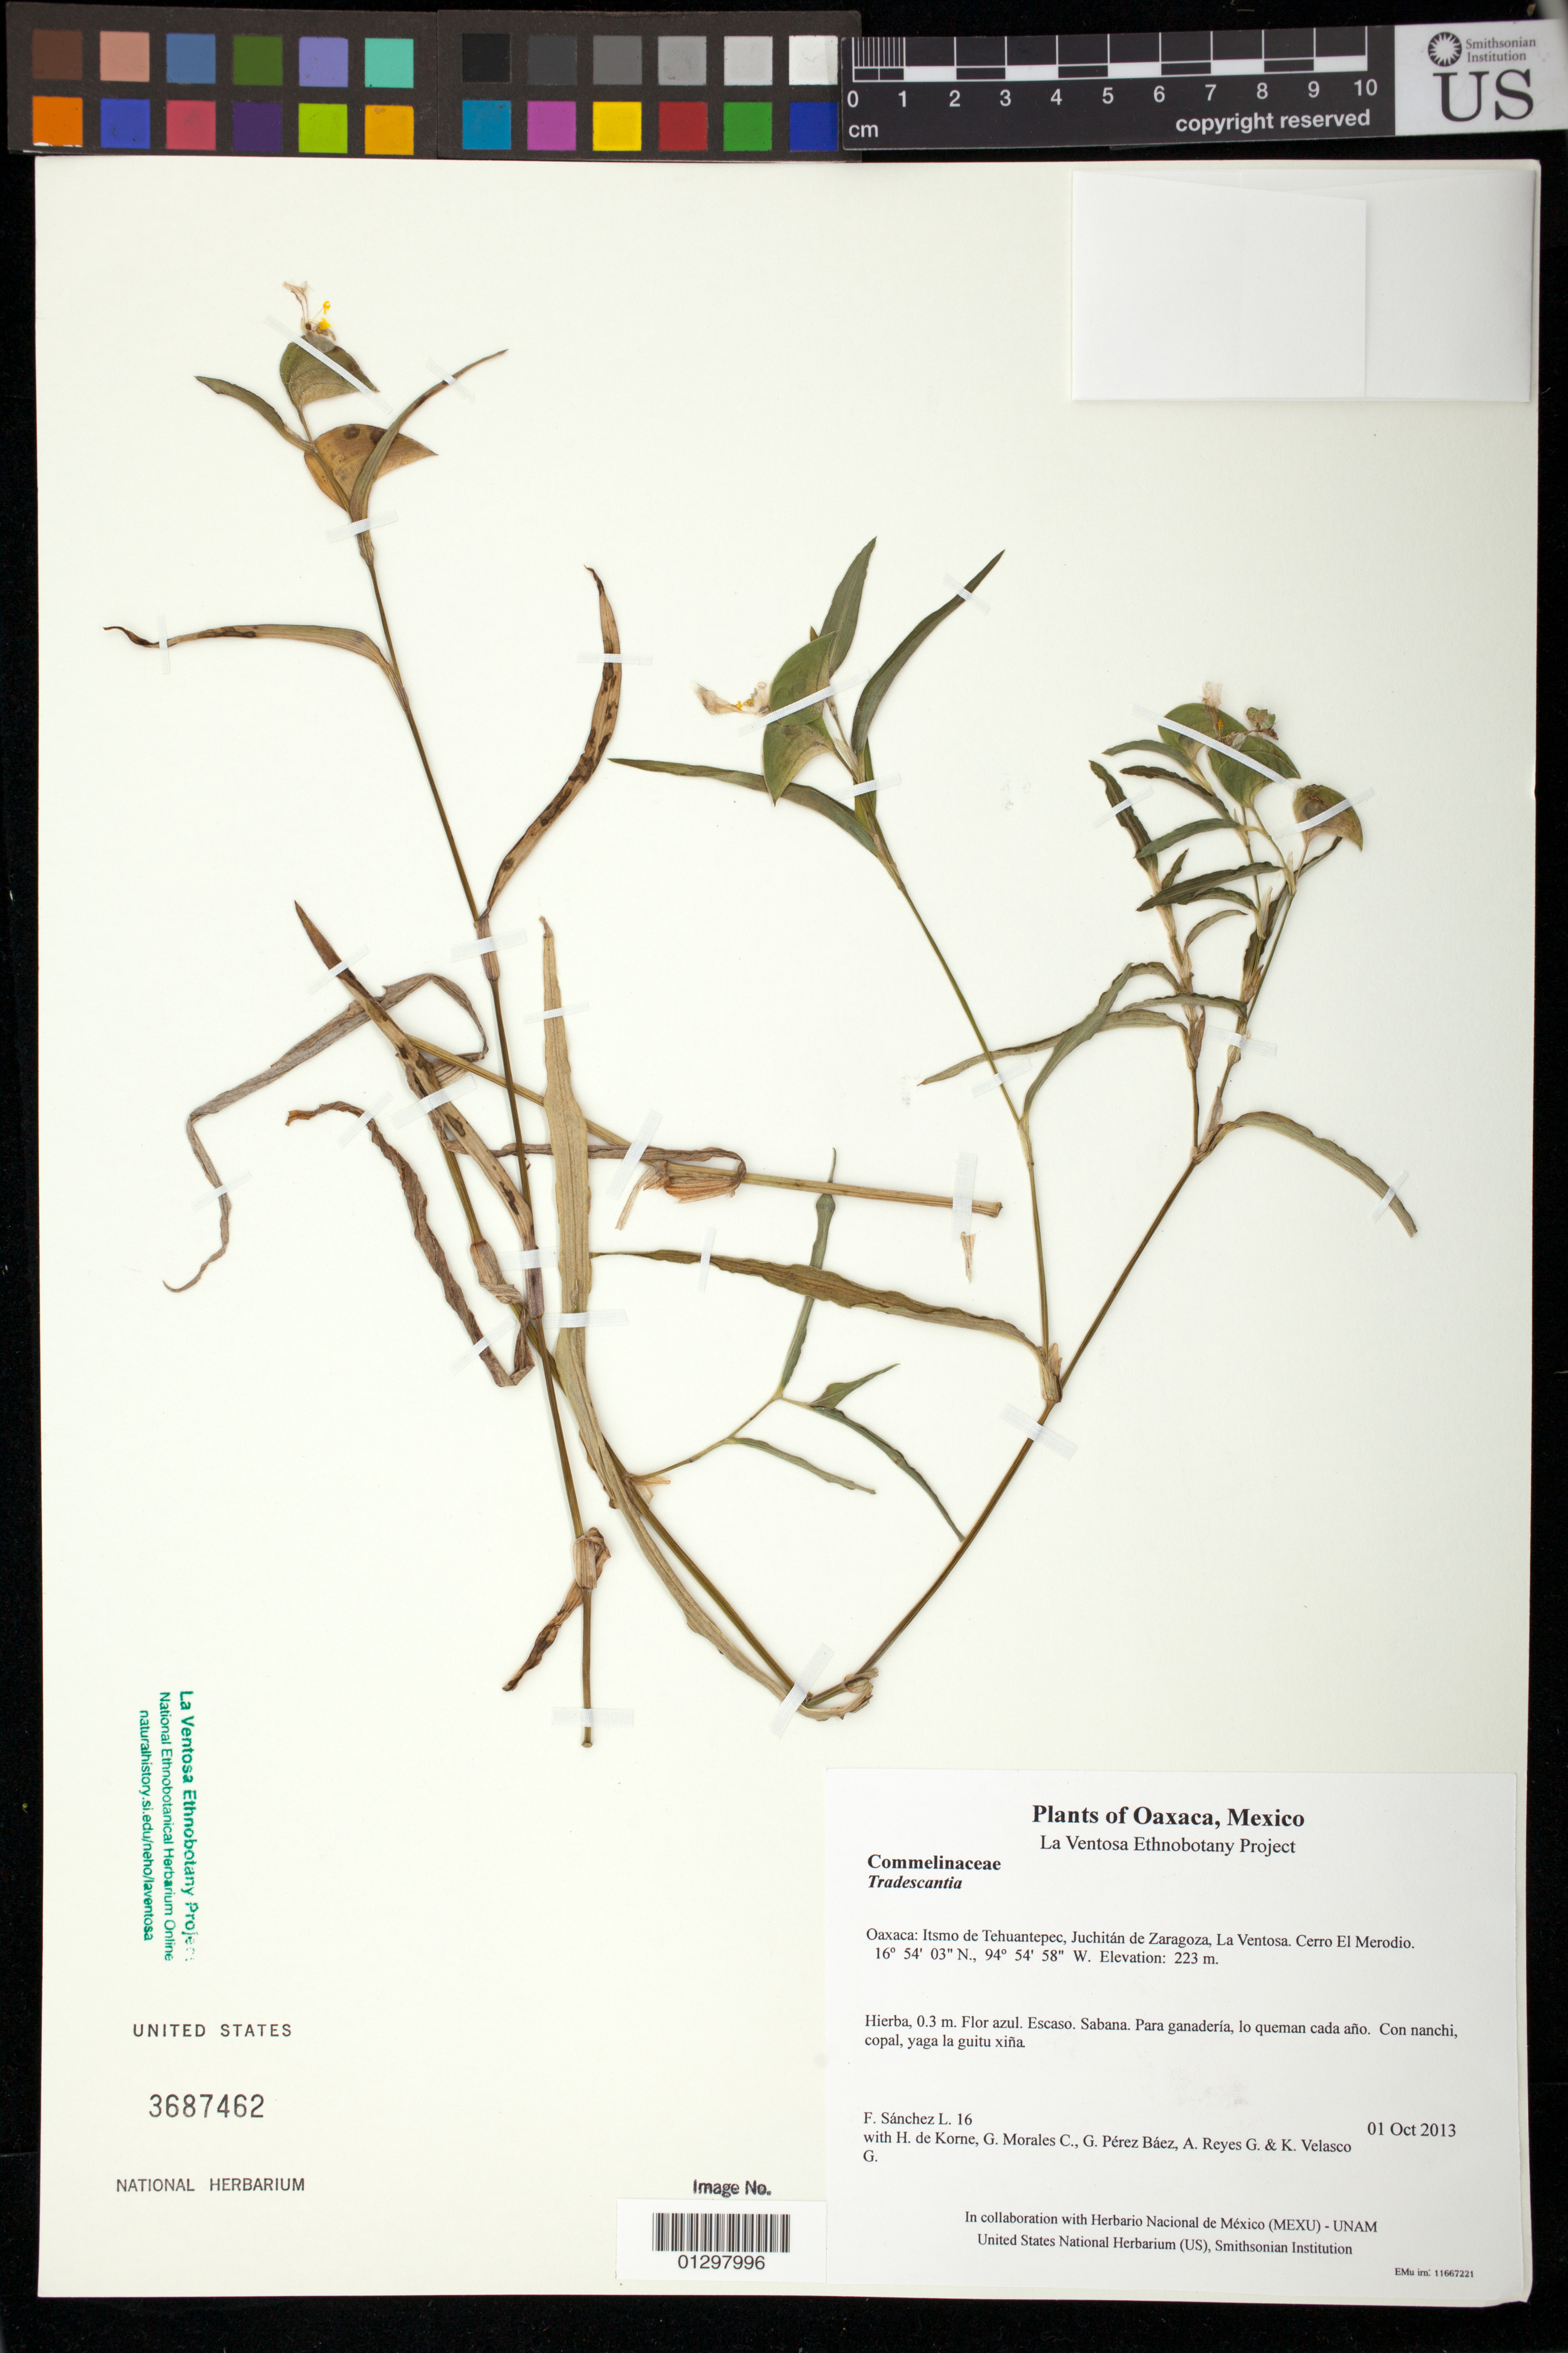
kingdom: Plantae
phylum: Tracheophyta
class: Liliopsida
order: Commelinales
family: Commelinaceae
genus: Commelina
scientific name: Commelina tuberosa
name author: L.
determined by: Ayala R., Manuel A.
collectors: F. Sánchez L., H. de Korne, G. Morales C., G. Pérez Báez, A. Reyes G. & K. Velasco G.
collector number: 16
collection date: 2013-10-01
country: Mexico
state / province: Oaxaca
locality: Itsmo de Tehuantepec, Juchitán de Zaragoza, La Ventosa. Cerro El Merodio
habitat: Sabana. Para ganadería, lo queman cada año.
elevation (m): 223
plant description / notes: JEBOT, MEXU, SERO, US; Gui'xhi. 0.3 m. Guie' asul. Huaxie'.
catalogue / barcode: US 3687462